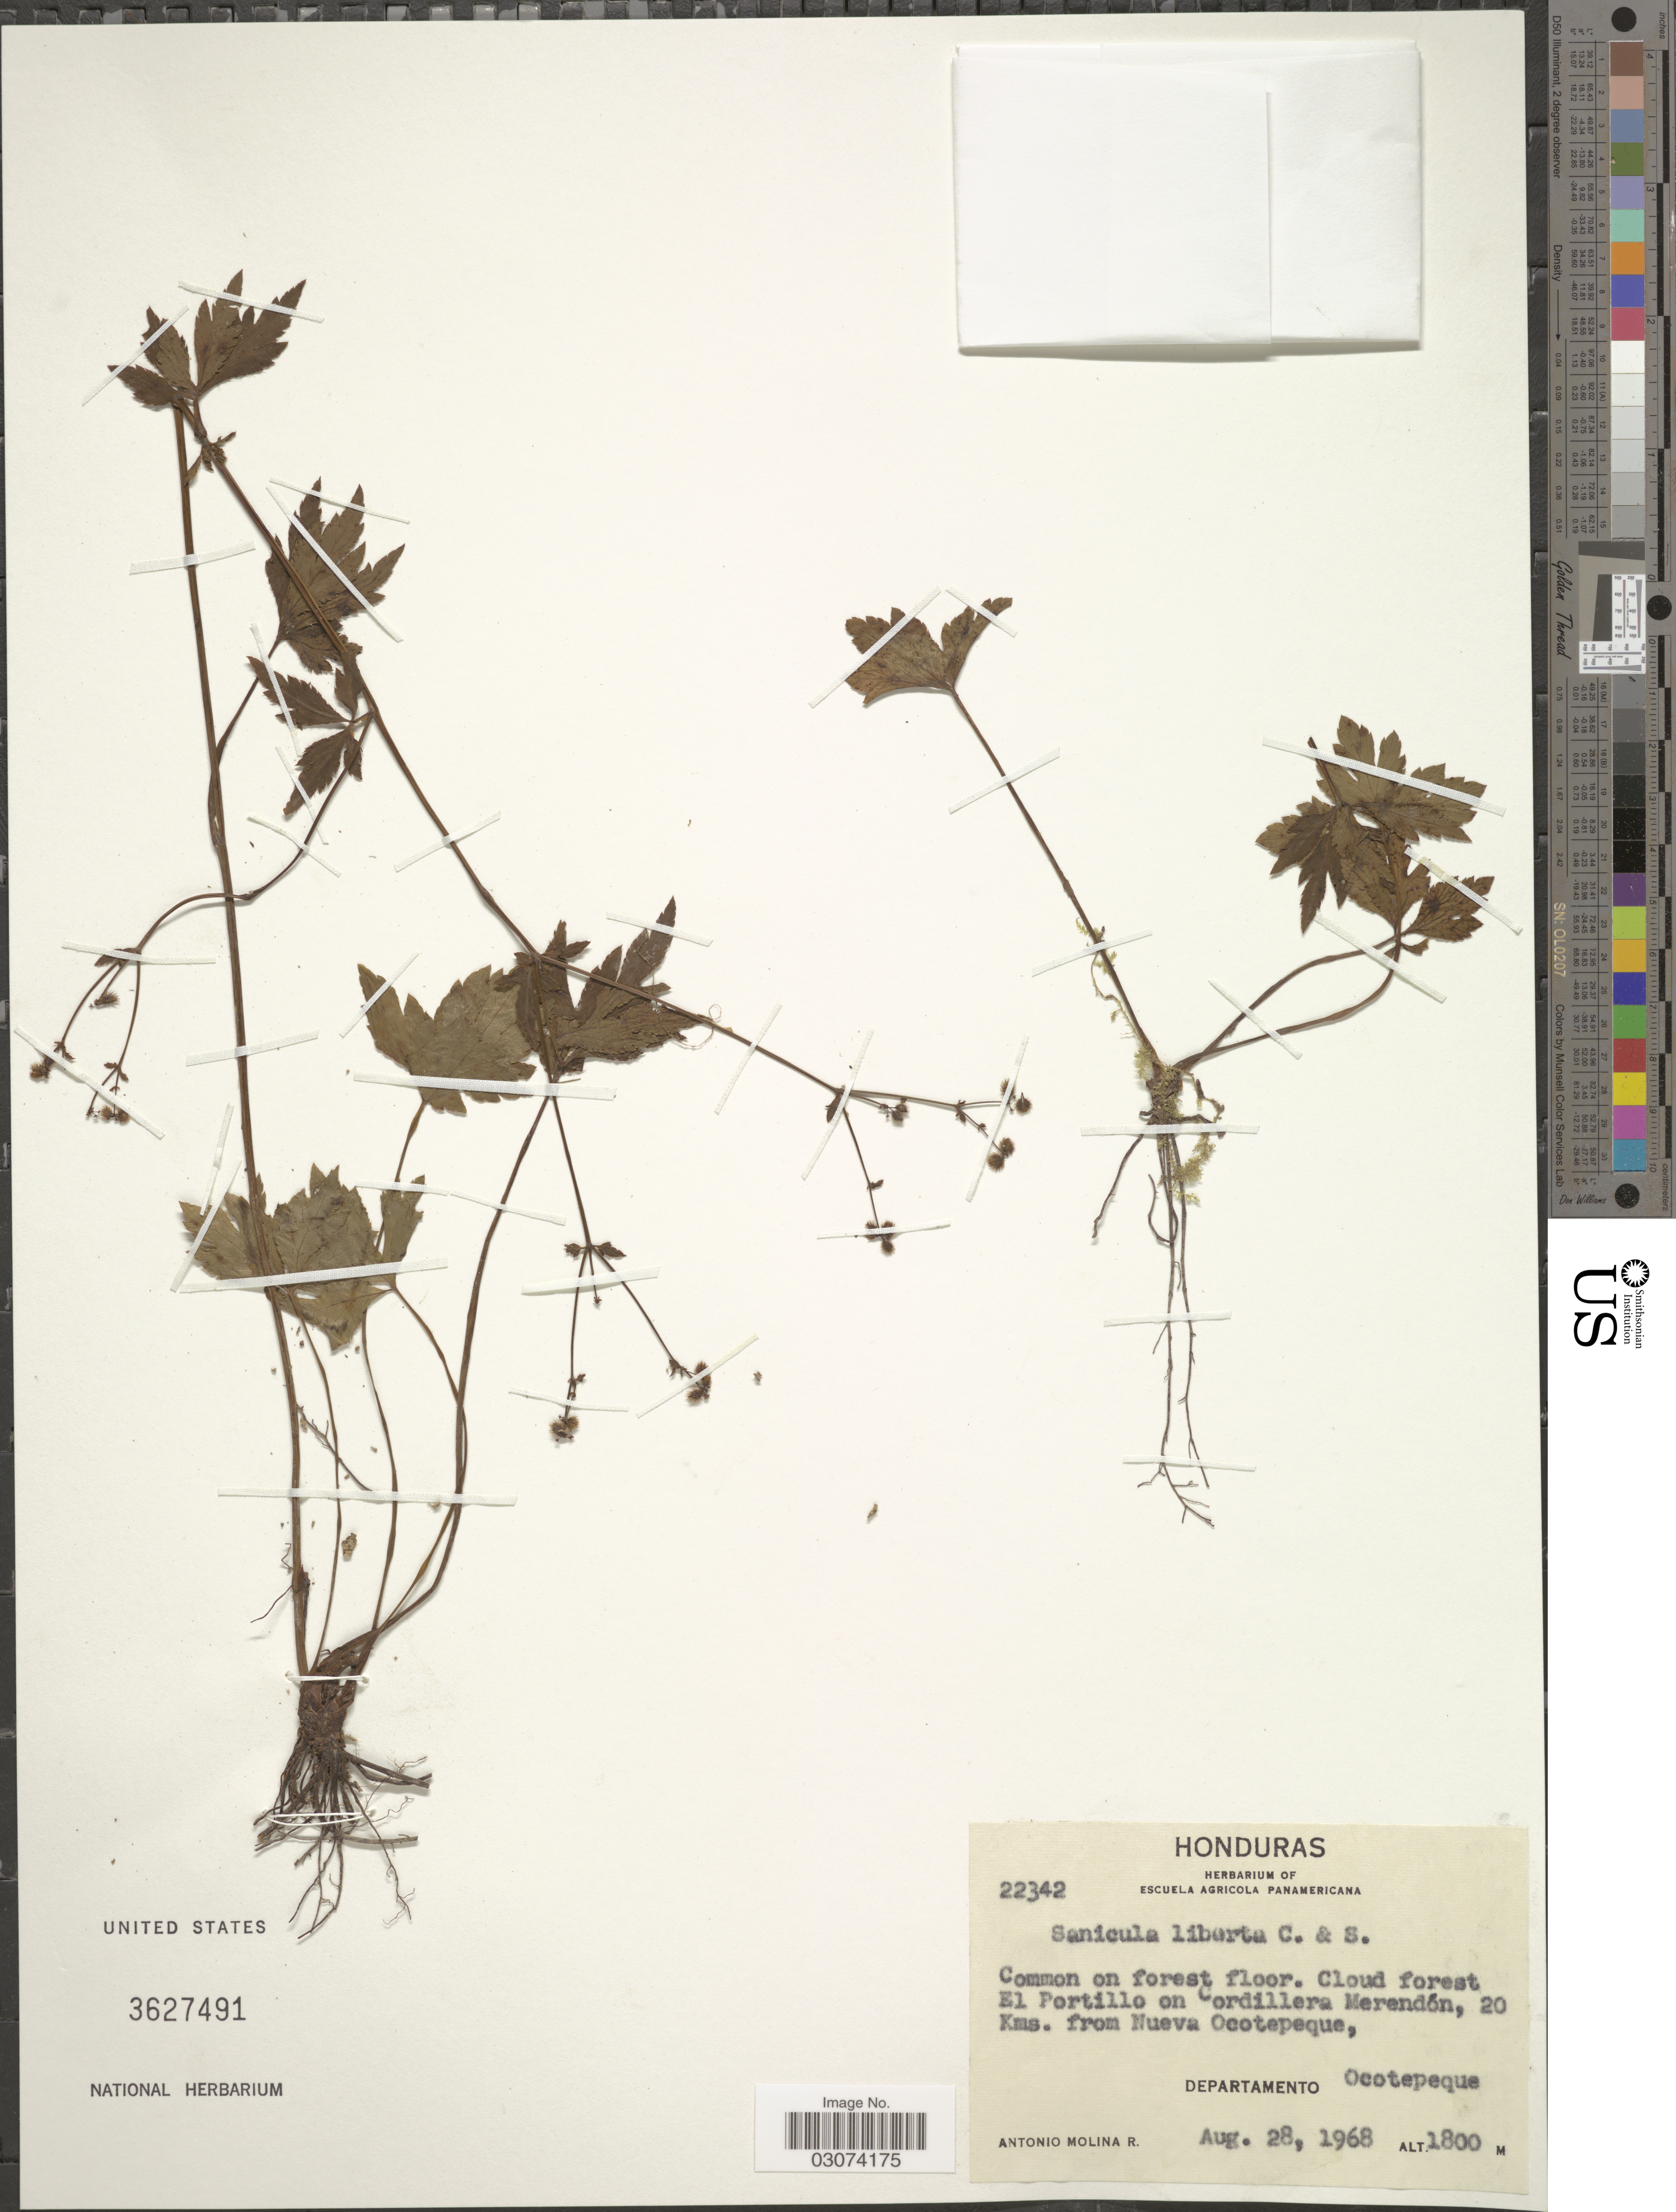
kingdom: Plantae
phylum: Tracheophyta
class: Magnoliopsida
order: Apiales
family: Apiaceae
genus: Sanicula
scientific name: Sanicula liberta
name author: Cham. & Schltdl.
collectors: A. Molina R.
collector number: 22342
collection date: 1968-08-28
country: Honduras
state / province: Ocotepeque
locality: Cloud forest El Portillo on Cordillera Merendón, 20 Kms. from Nueva Ocotepeque, Departamento Ocotepeque.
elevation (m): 1800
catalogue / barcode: US 3627491